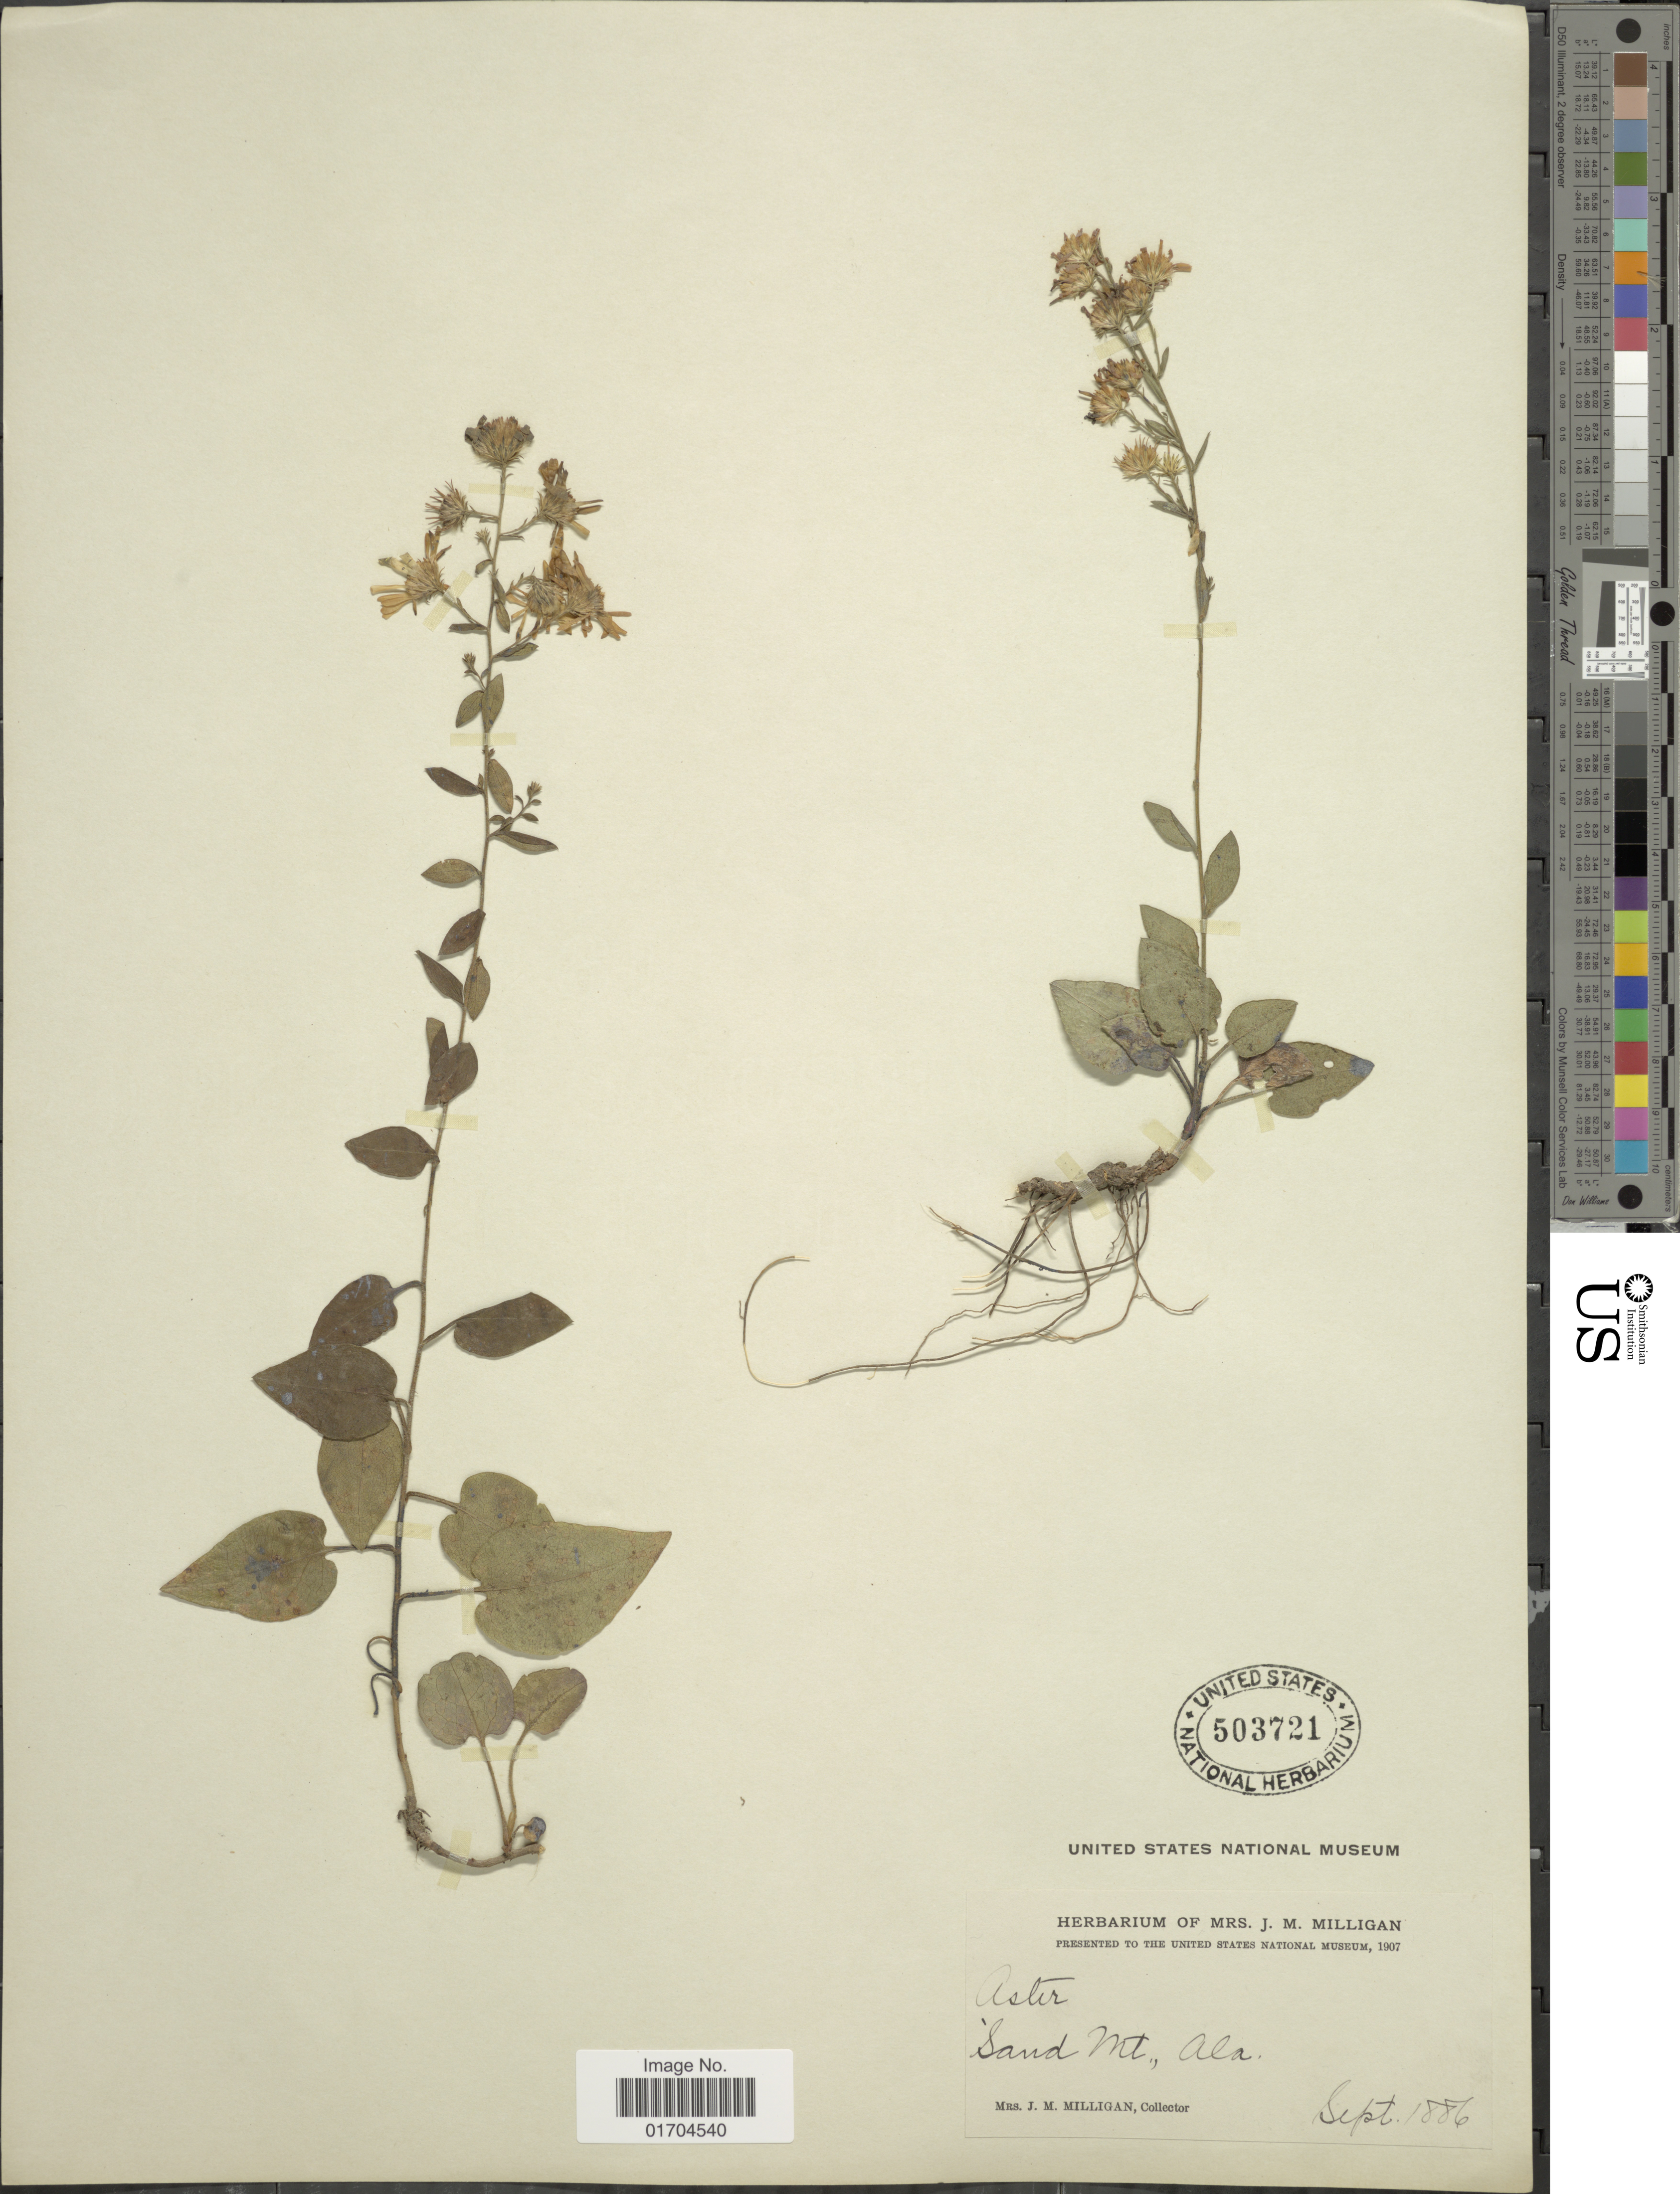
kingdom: Plantae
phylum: Tracheophyta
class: Magnoliopsida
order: Asterales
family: Asteraceae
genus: Symphyotrichum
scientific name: Symphyotrichum sp.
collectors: J. M. Milligan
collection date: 1886-09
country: United States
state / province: Alabama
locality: Sand Mt., Ala.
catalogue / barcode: US 503721